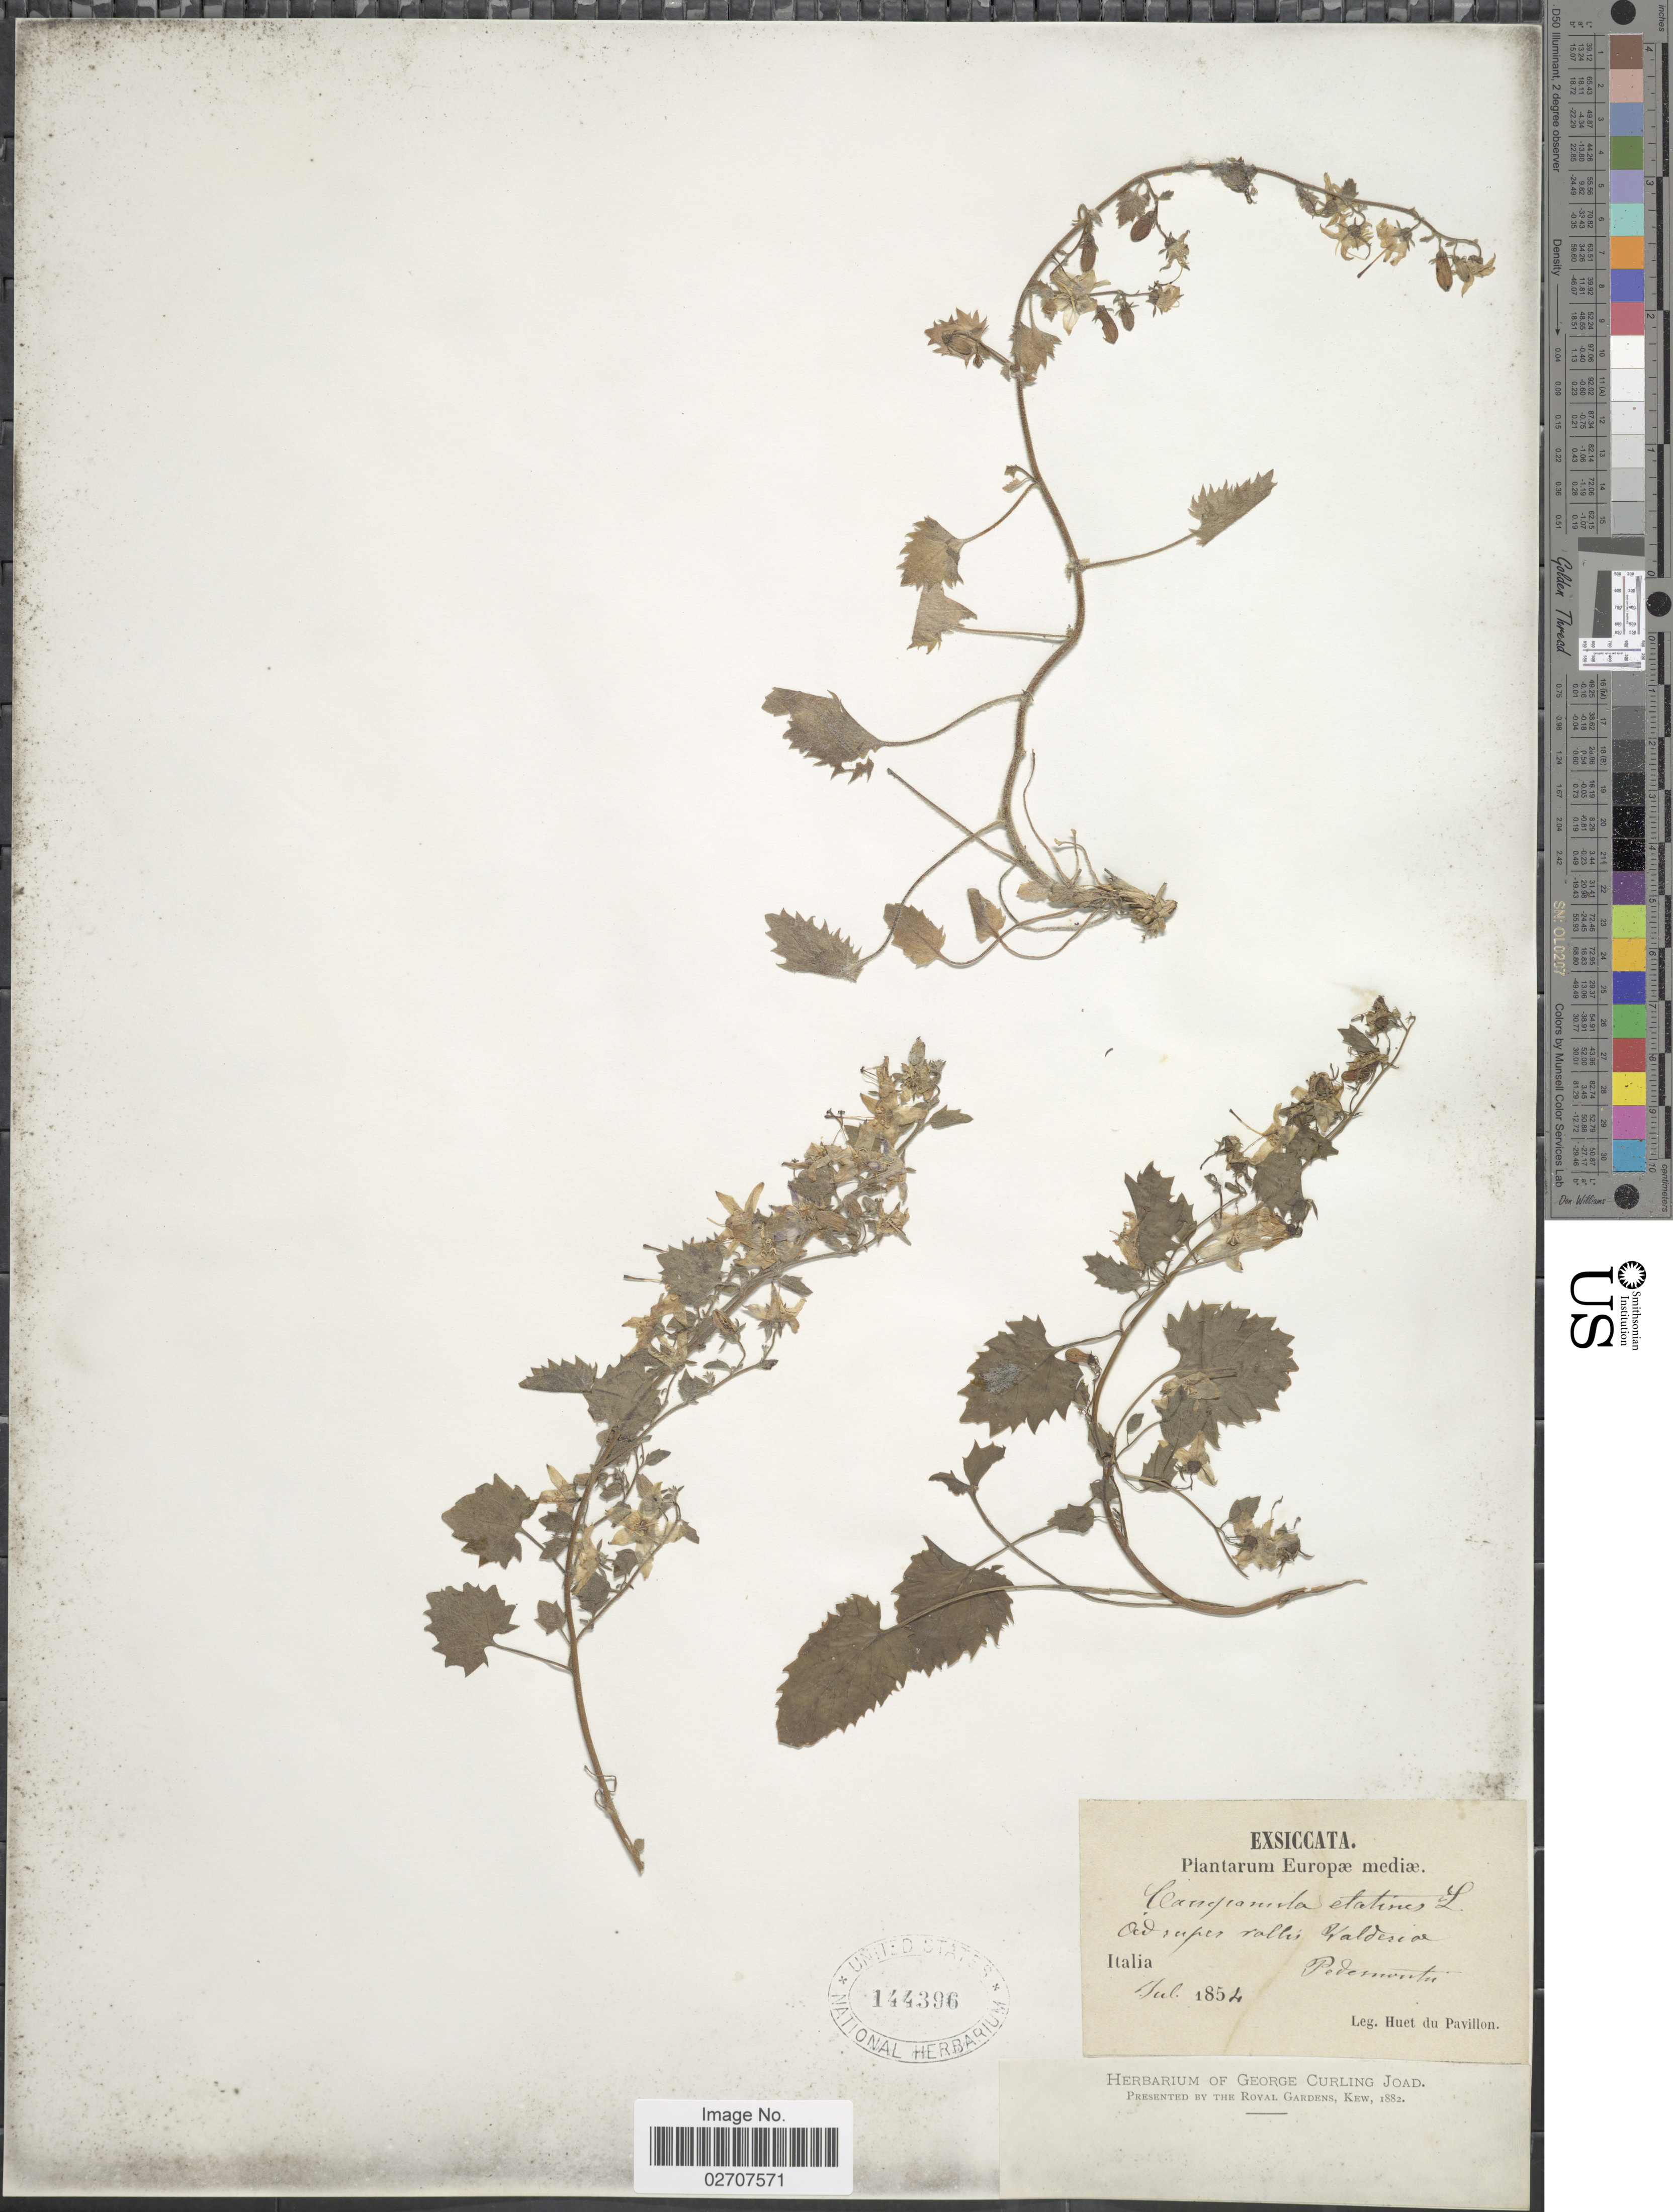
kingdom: Plantae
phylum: Tracheophyta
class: Magnoliopsida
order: Asterales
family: Campanulaceae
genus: Campanula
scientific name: Campanula elatines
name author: L.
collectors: Huet du Pavillon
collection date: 1854-07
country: Italy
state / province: Piedmont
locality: Europae mediae. Ad rupes vallis Valderiae. Pedemontis [interpreted]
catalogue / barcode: US 144396